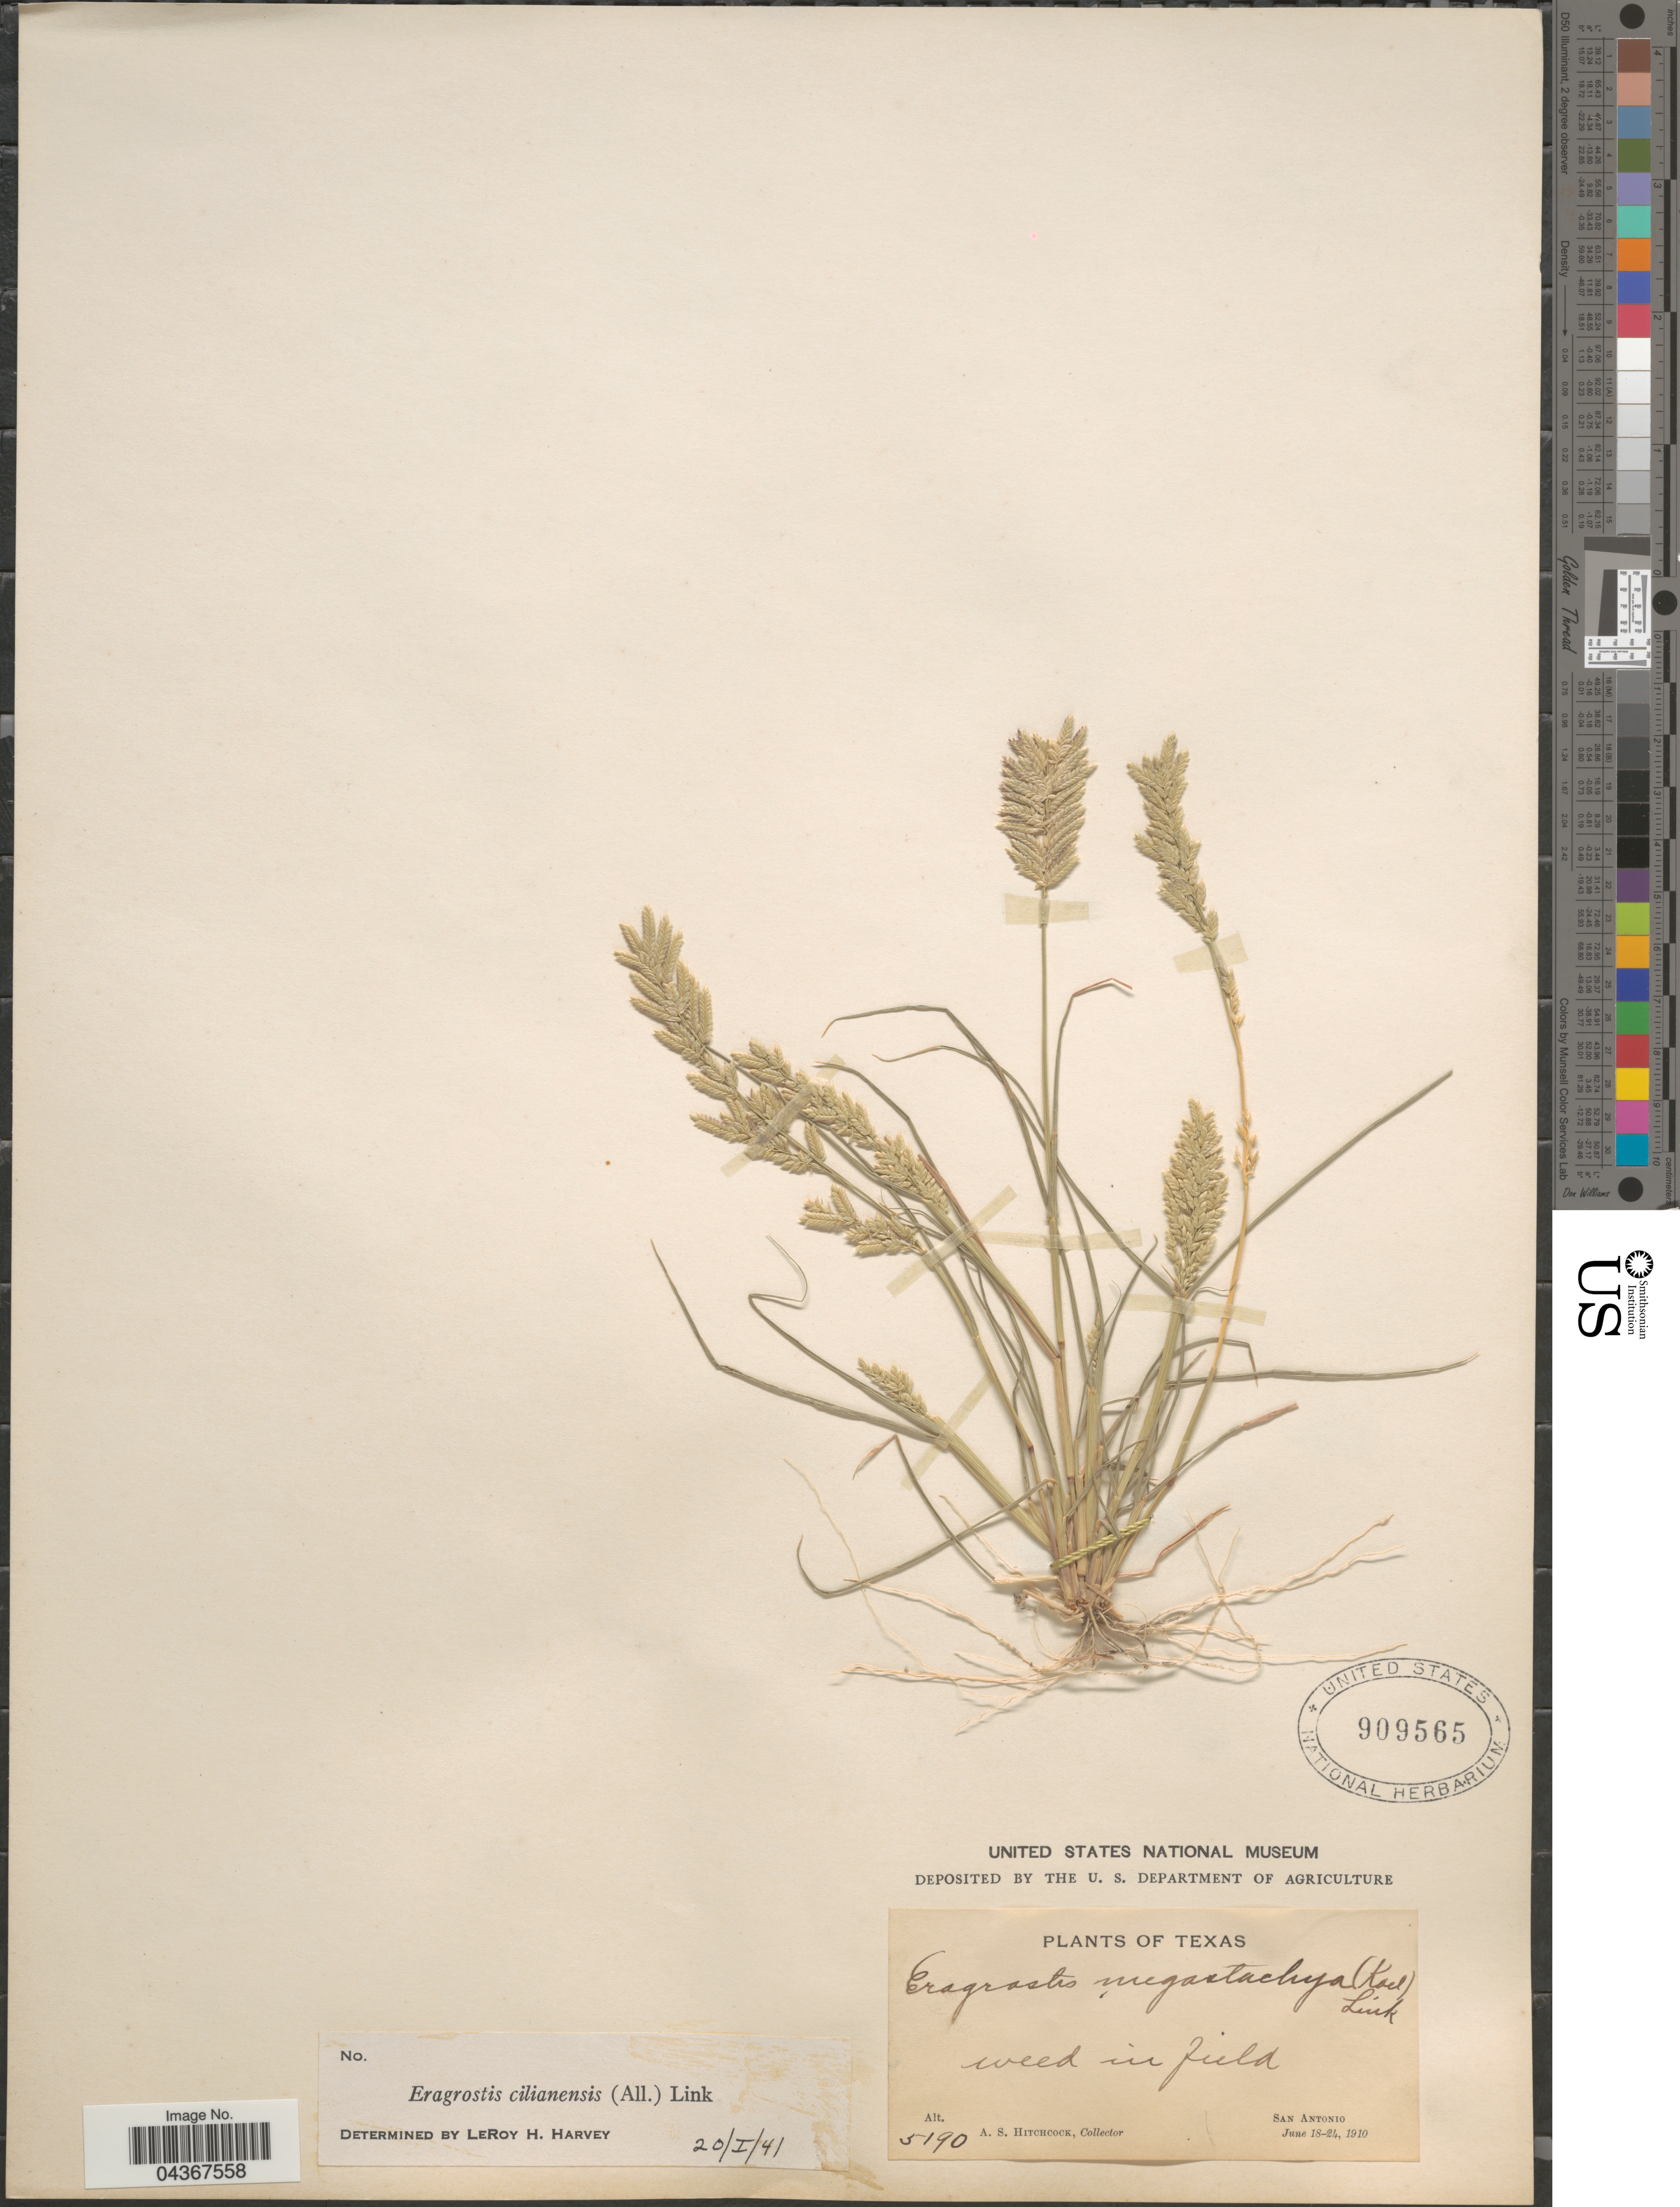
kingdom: Plantae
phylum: Tracheophyta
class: Liliopsida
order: Poales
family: Poaceae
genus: Eragrostis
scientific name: Eragrostis cilianensis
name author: (Bellardi) Vignolo ex Janch.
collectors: A. S. Hitchcock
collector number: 5190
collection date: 1910-06-18/1910-06-24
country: United States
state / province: Texas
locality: San Antonio.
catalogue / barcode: US 909565